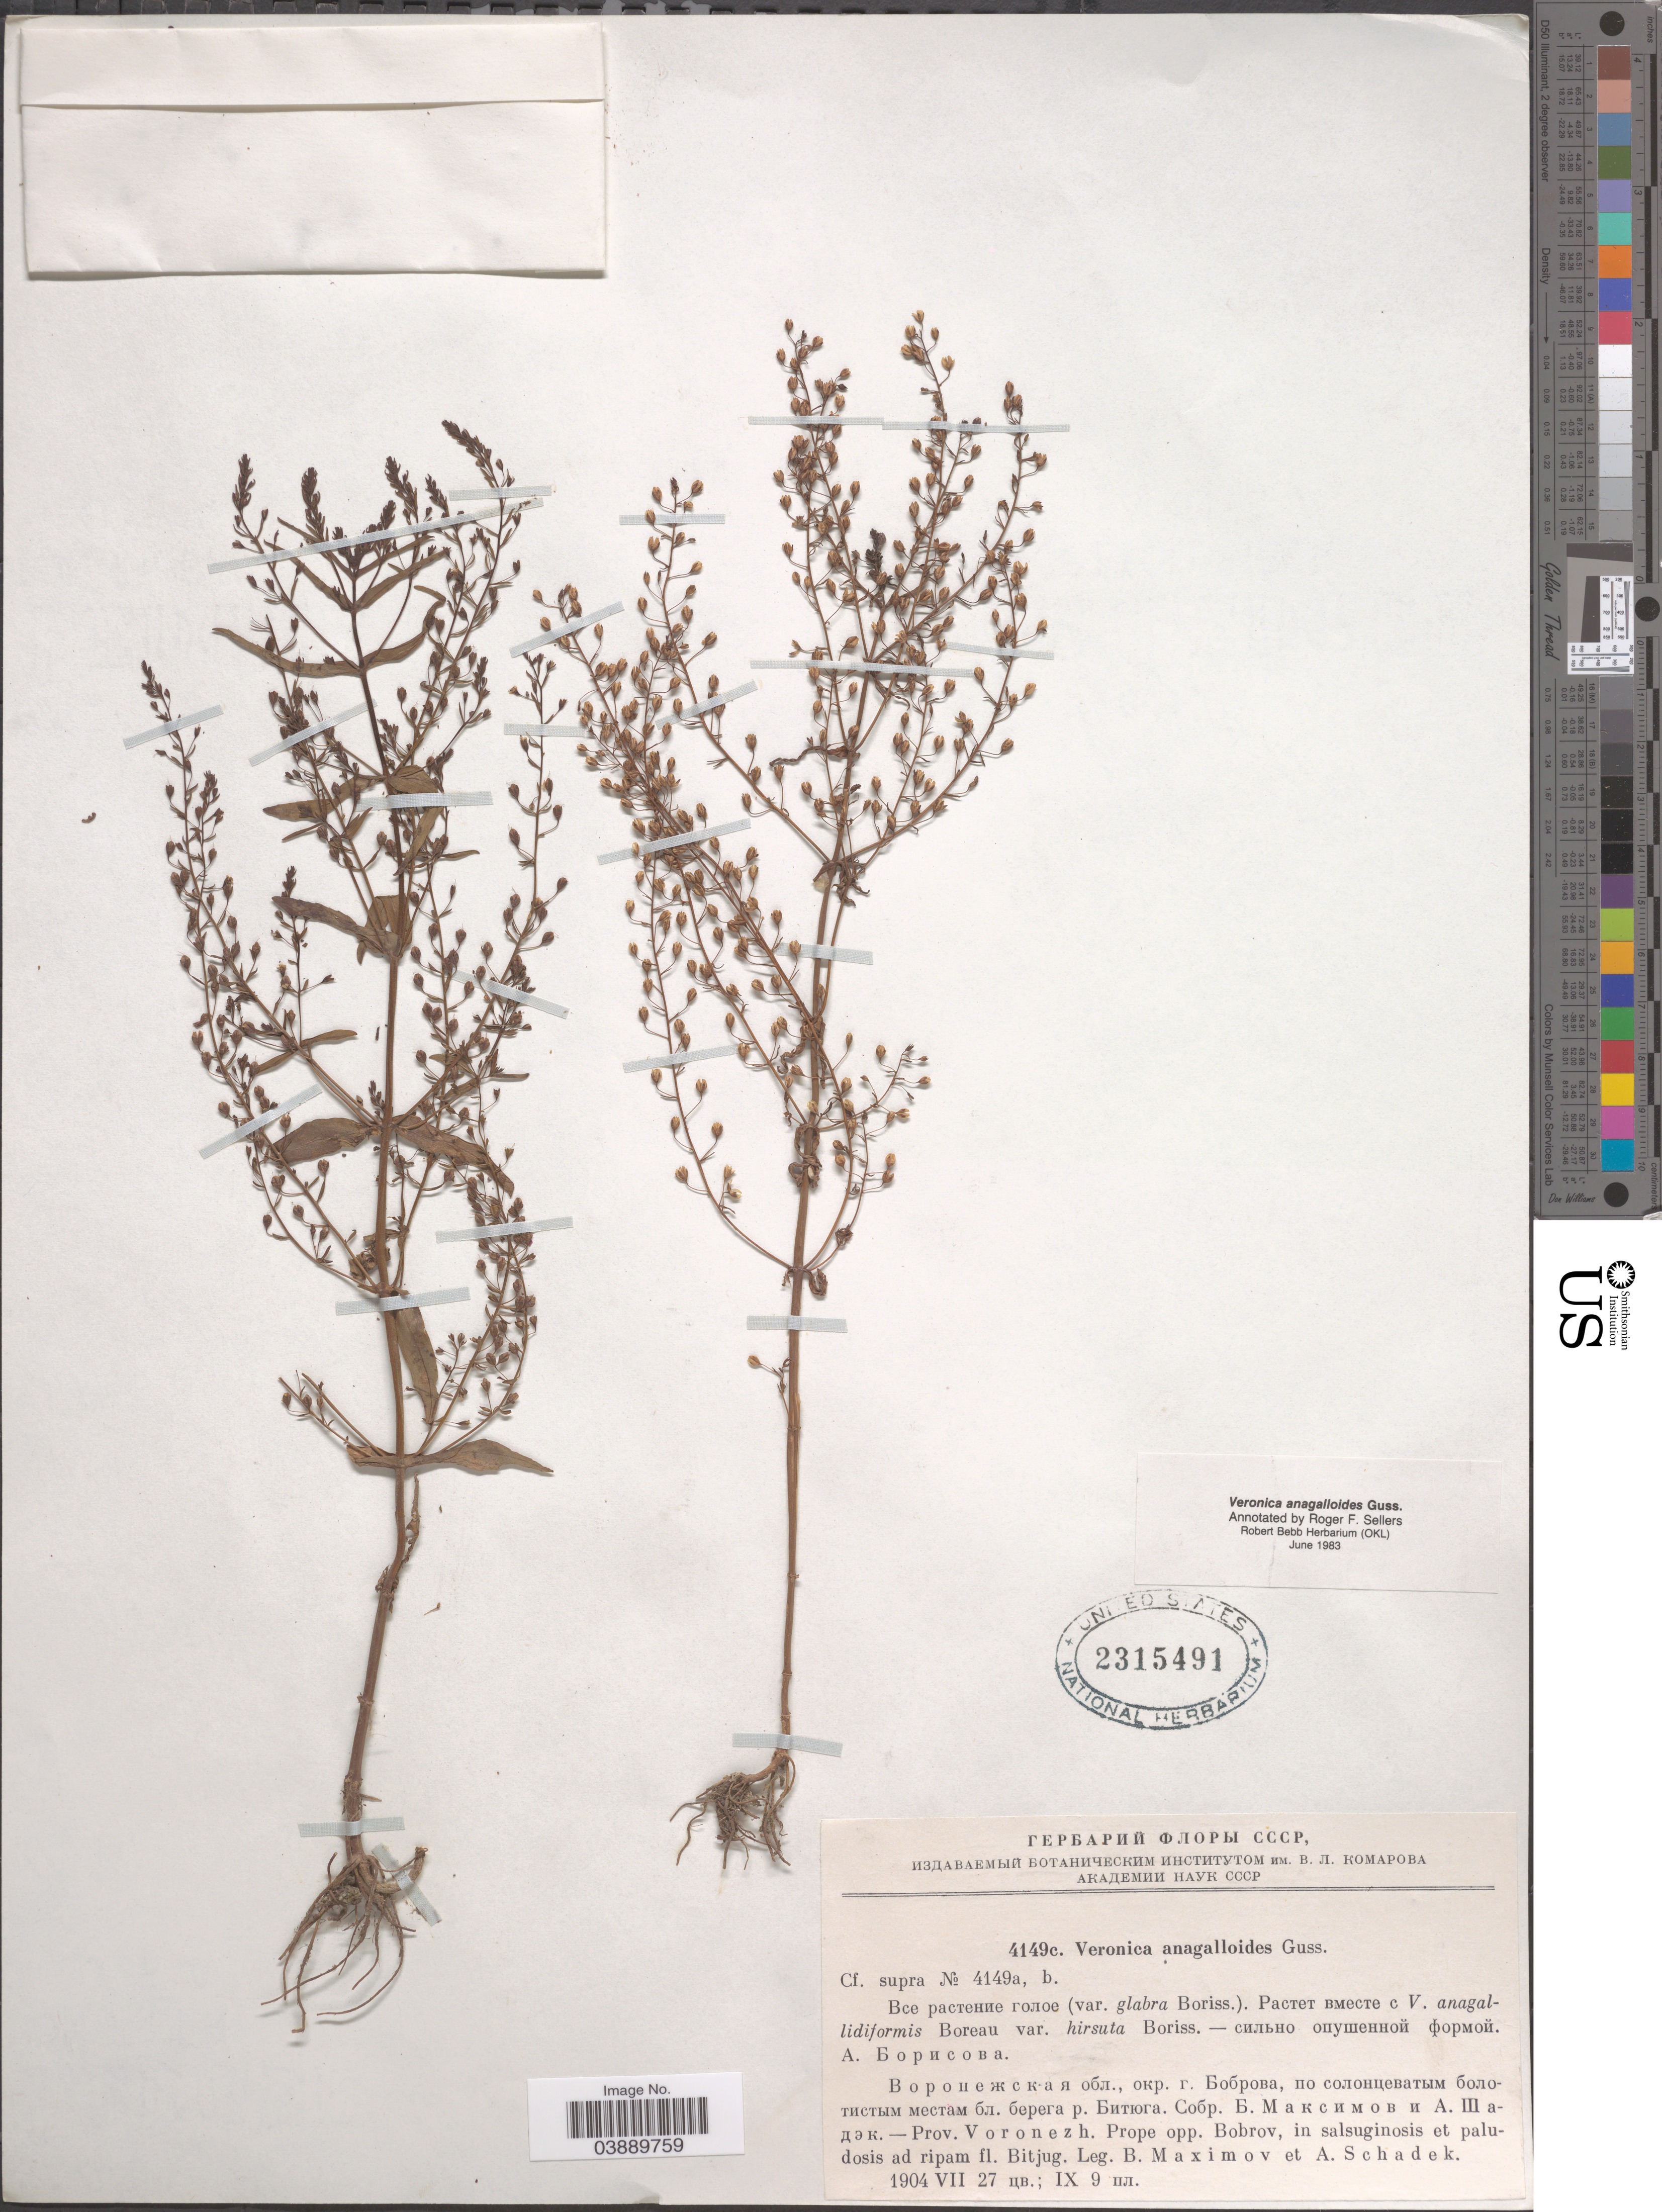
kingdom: Plantae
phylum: Tracheophyta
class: Magnoliopsida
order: Lamiales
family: Plantaginaceae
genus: Veronica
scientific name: Veronica anagalloides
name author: Gussone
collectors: B. Maximov & A. Schadek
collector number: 4149c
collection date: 1904-07-27/1904-09-09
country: Russian Federation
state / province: Voronezh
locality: Prov. Voronezh. Prope opp. Bobrov, in salsuginosis et paludosis ad ripam fl. Bitjug.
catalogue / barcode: US 2315491